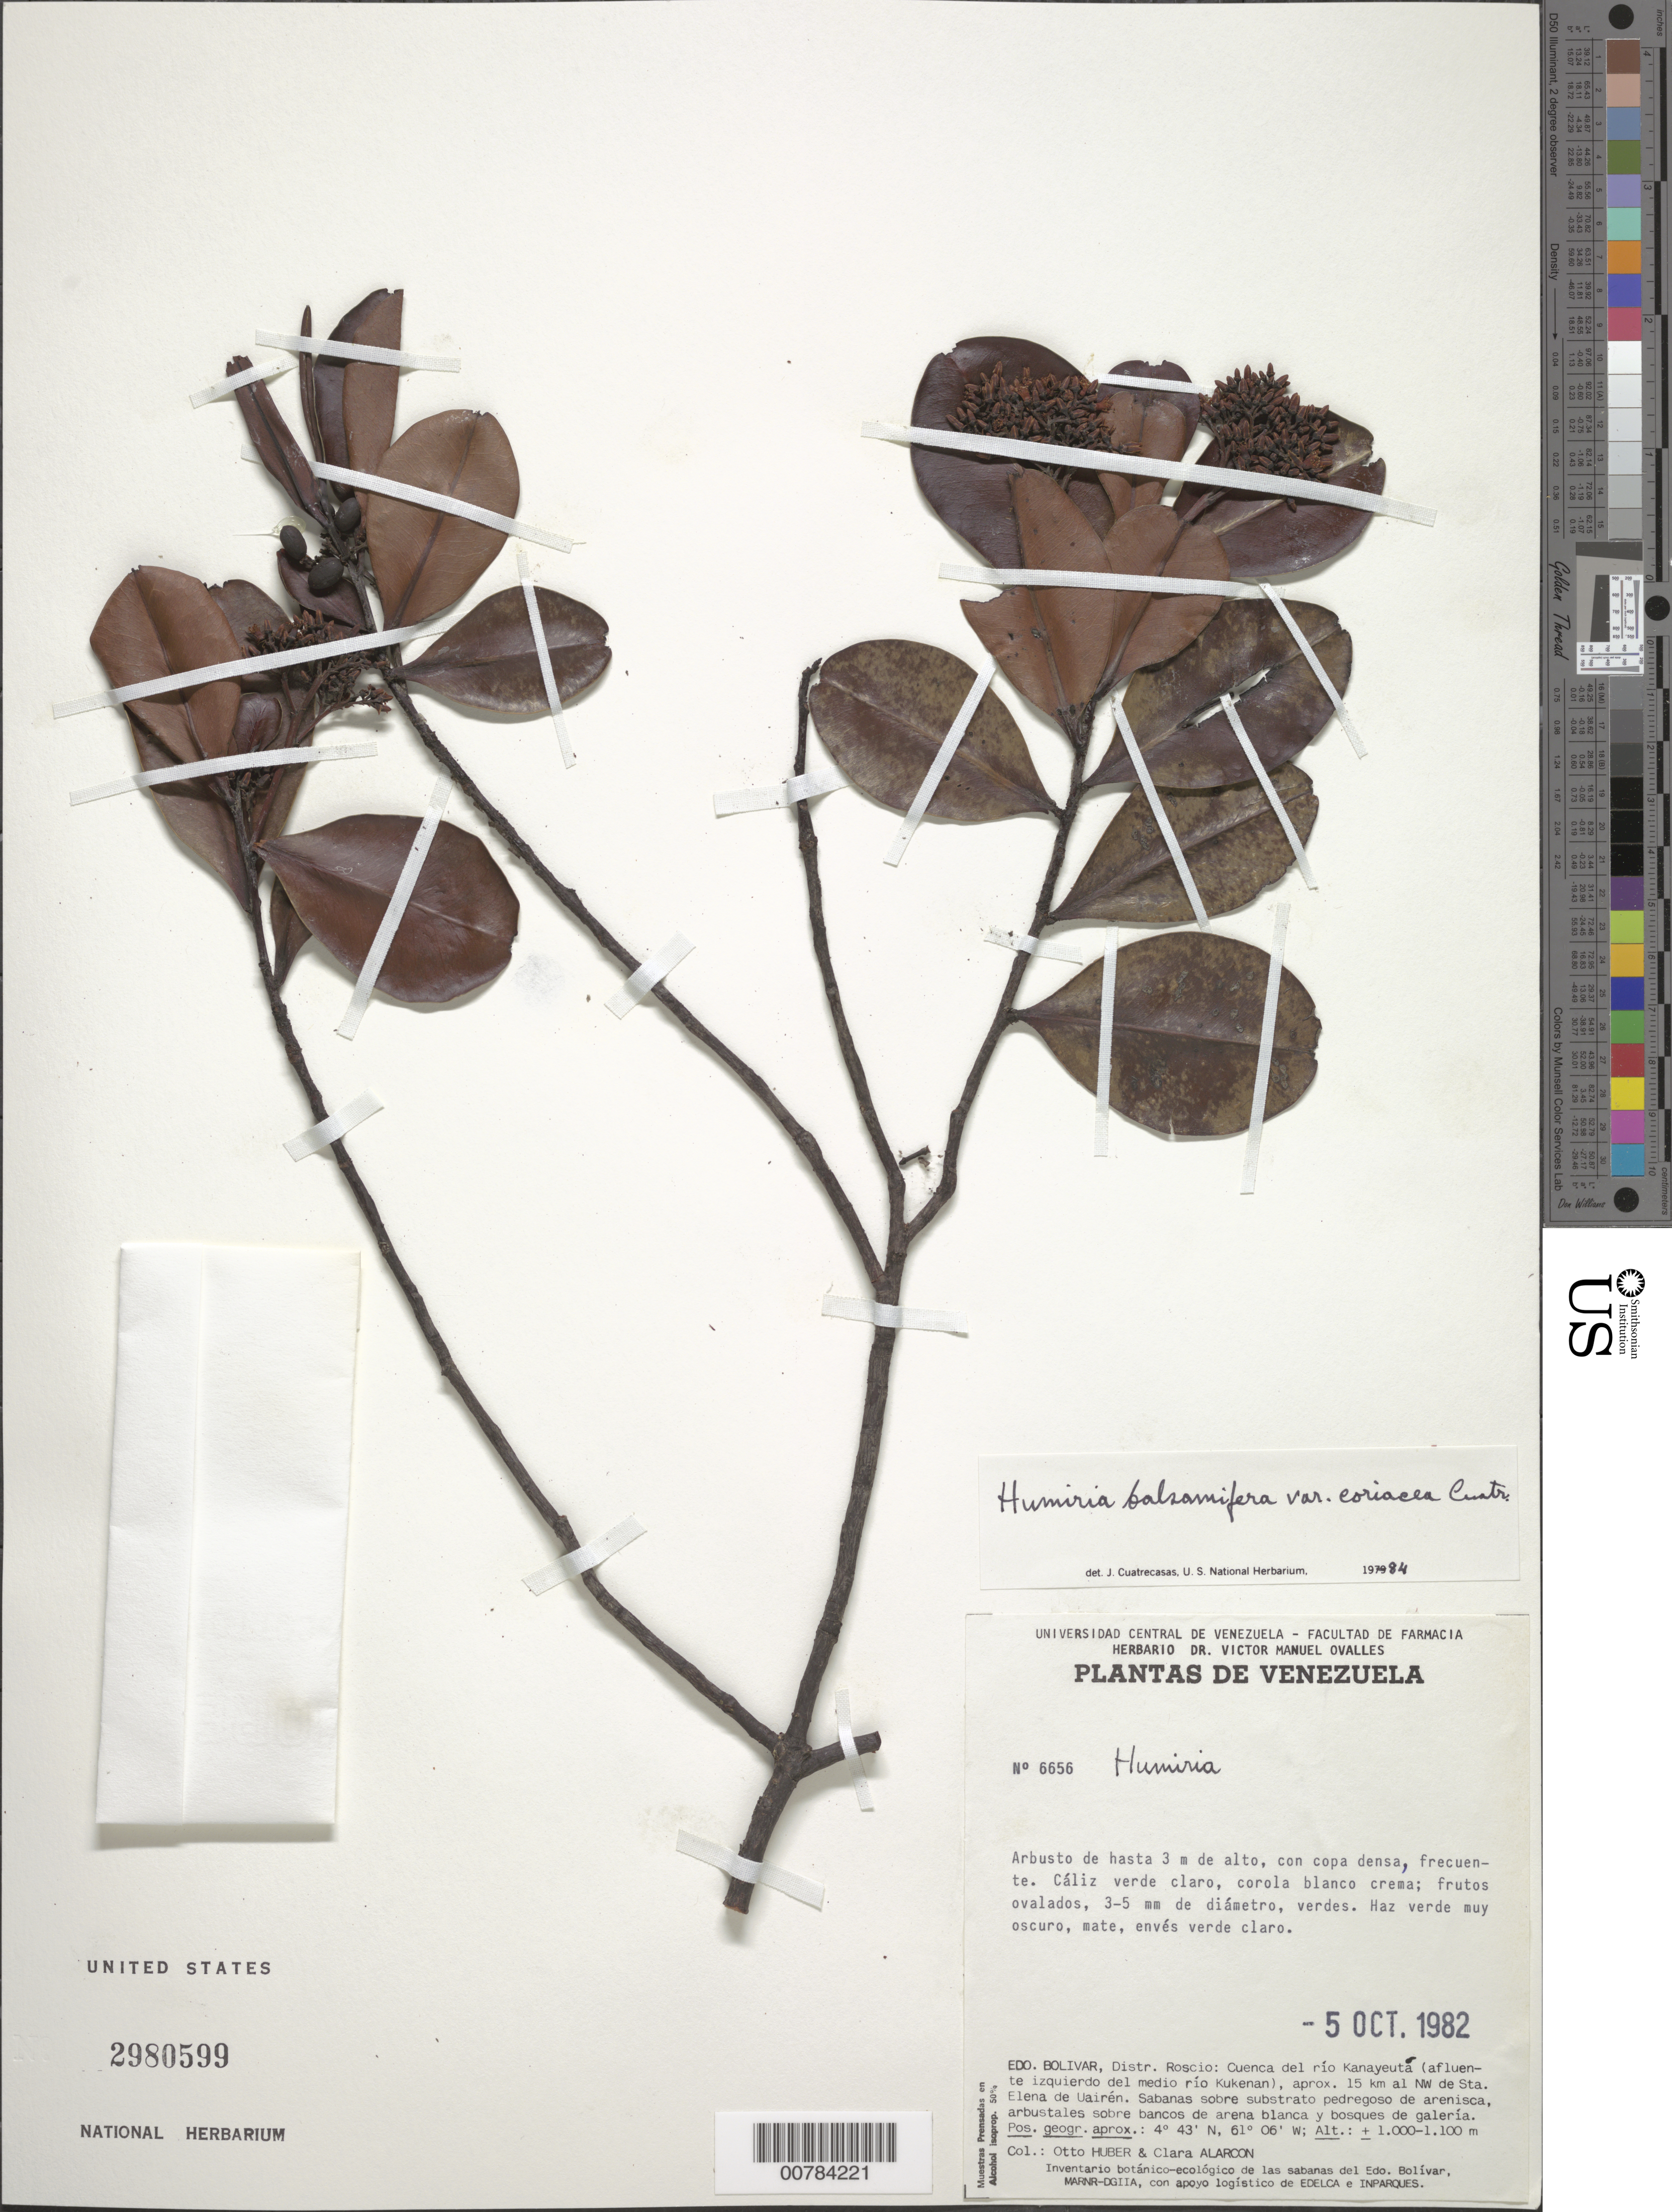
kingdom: Plantae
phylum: Tracheophyta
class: Magnoliopsida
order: Malpighiales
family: Humiriaceae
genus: Humiria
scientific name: Humiria balsamifera var. coriacea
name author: Cuatrec.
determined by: Cuatrecasas, J.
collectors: O. Huber & C. Alarcon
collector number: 6656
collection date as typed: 5-Oct-82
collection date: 1982-10-05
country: Venezuela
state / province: Bolívar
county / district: Roscio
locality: Cuenca del Río Kanayeuta (afl izquierdo del medio Río Kukenan) aprox 15 km al NW de Sta. Elena de Uairen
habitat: Sabanas sobre substrato pedregoso de arenisca, arbustales sobre bancos de arena blanca y bosques de galería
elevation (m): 1000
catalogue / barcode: US 2980599